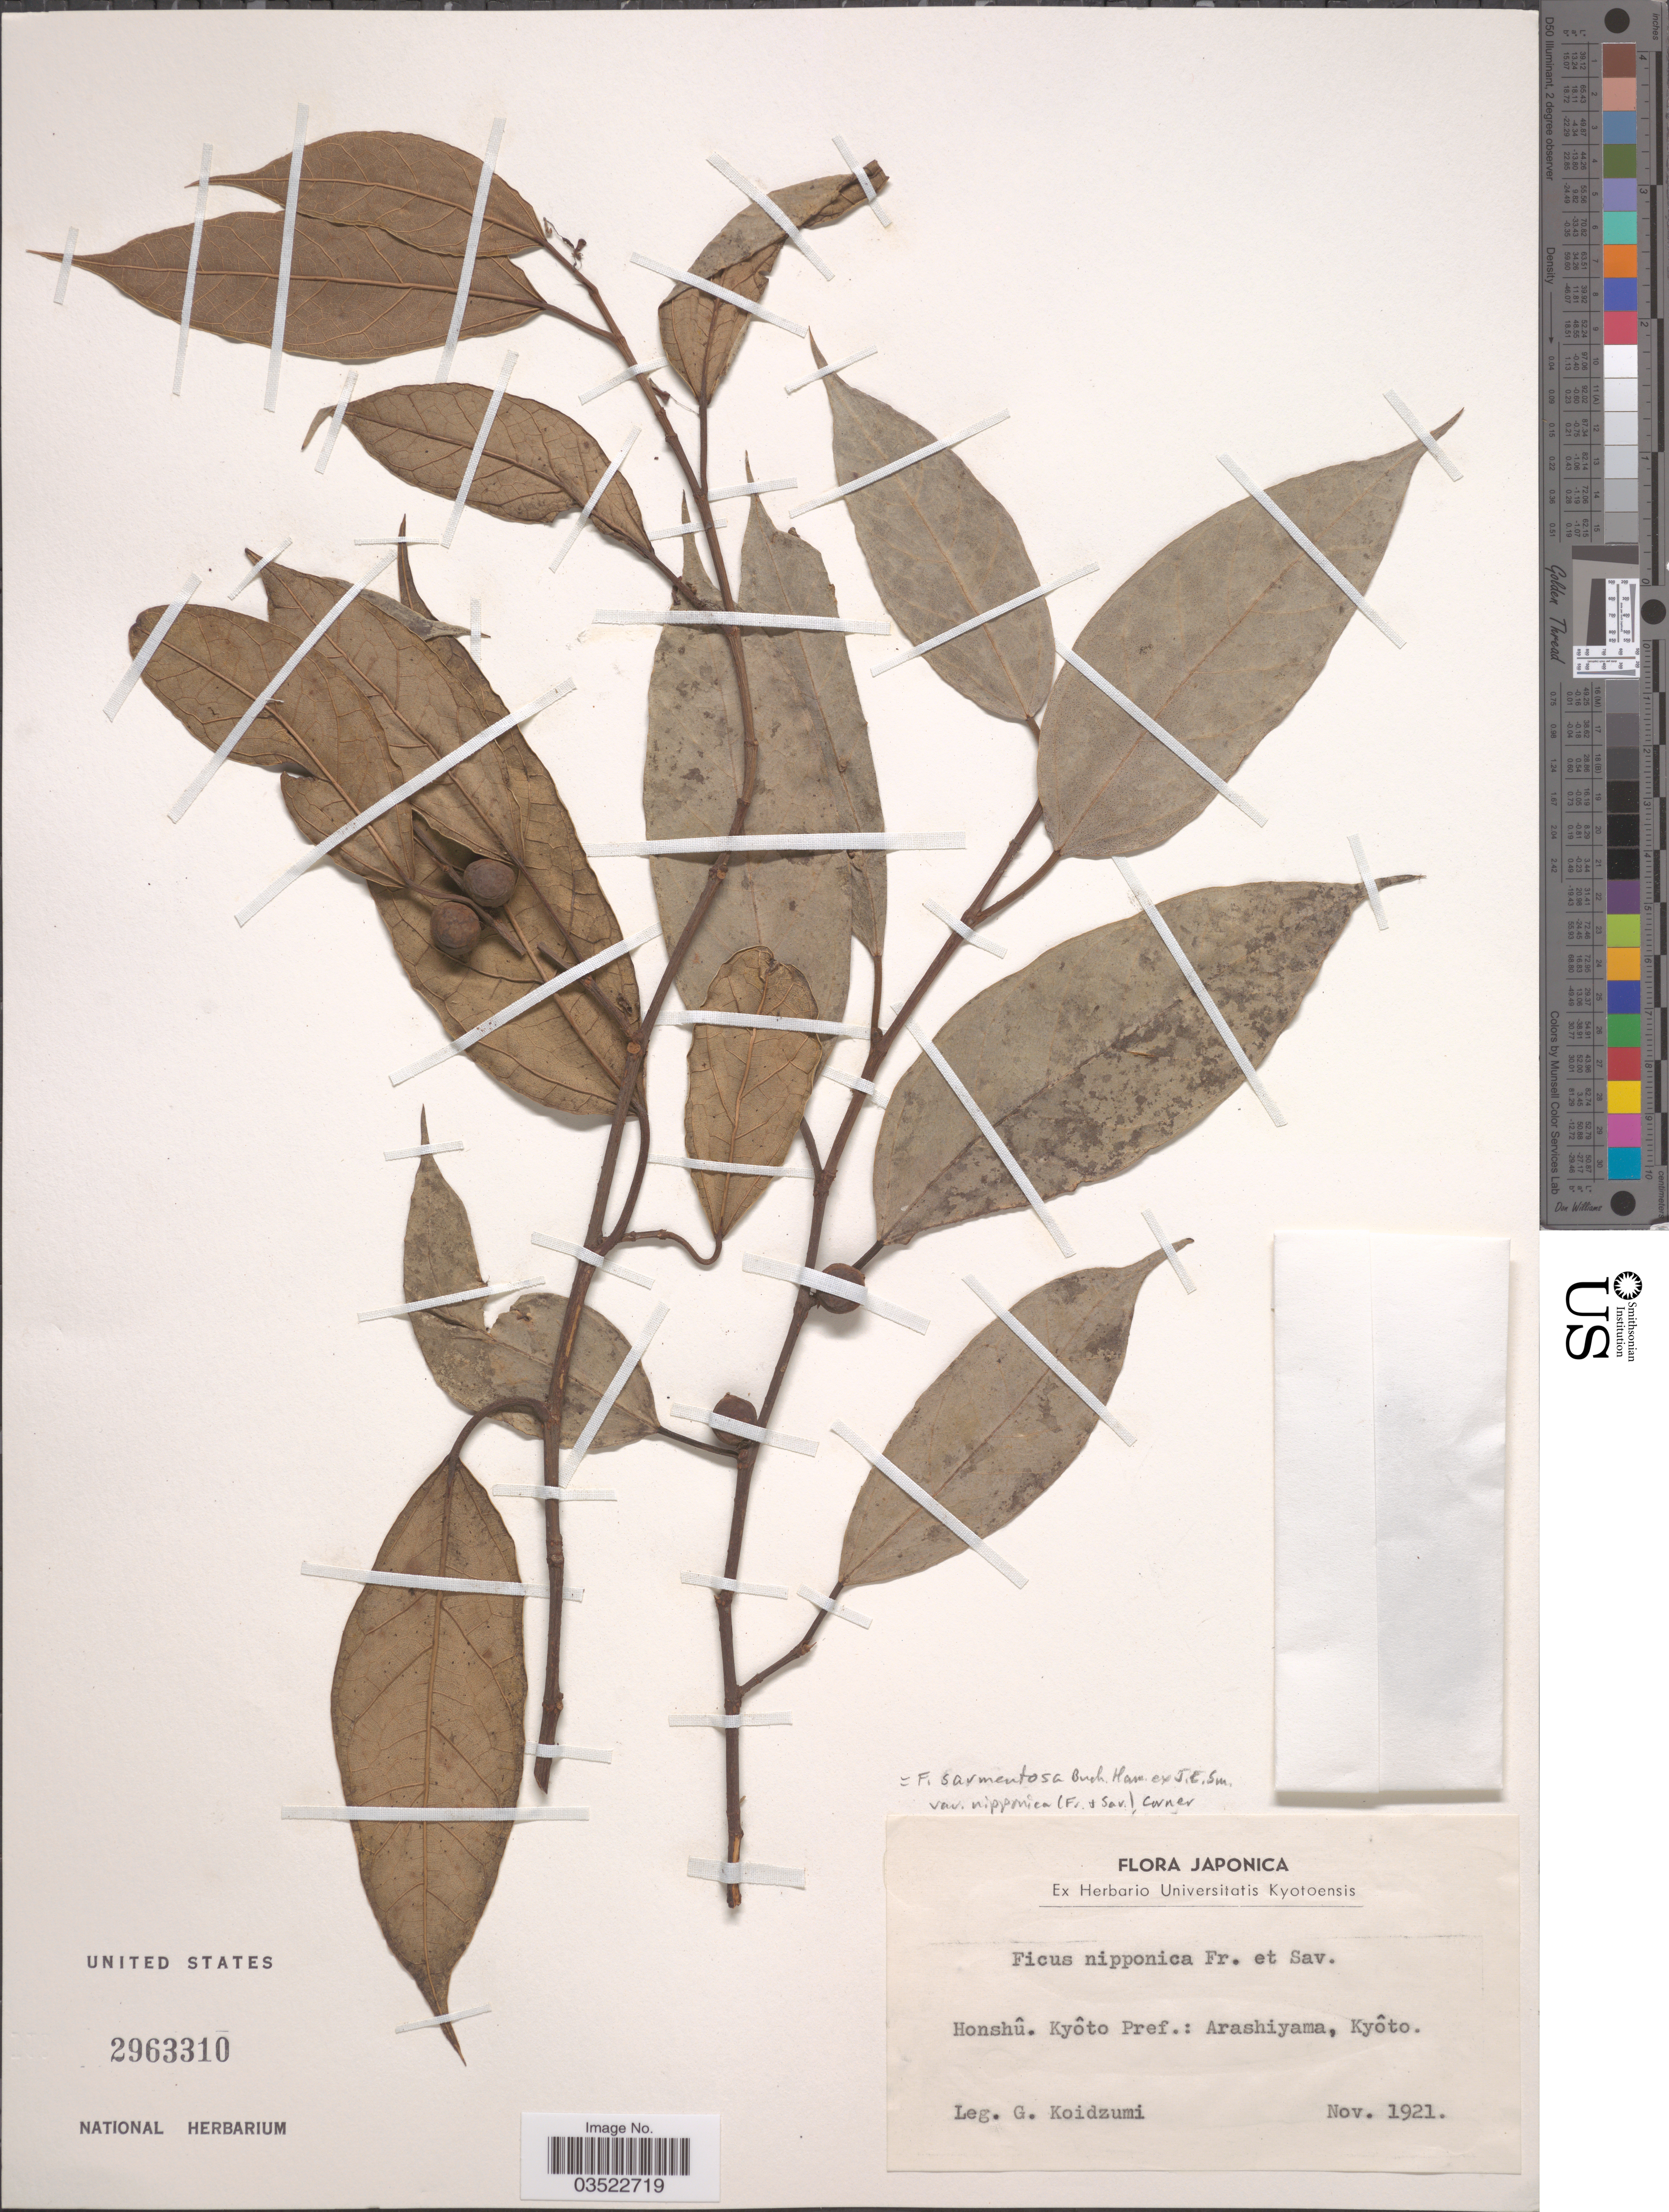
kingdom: Plantae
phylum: Tracheophyta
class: Magnoliopsida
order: Rosales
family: Moraceae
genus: Ficus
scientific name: Ficus sarmentosa var. nipponica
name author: (Franch. & Sav.) Corner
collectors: G. Koidzumi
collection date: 1921-11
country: Japan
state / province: Kyoto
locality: Japonica. Honshû. Kyoto Pref.: Arashiyama, Kyôto.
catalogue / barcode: US 2963310